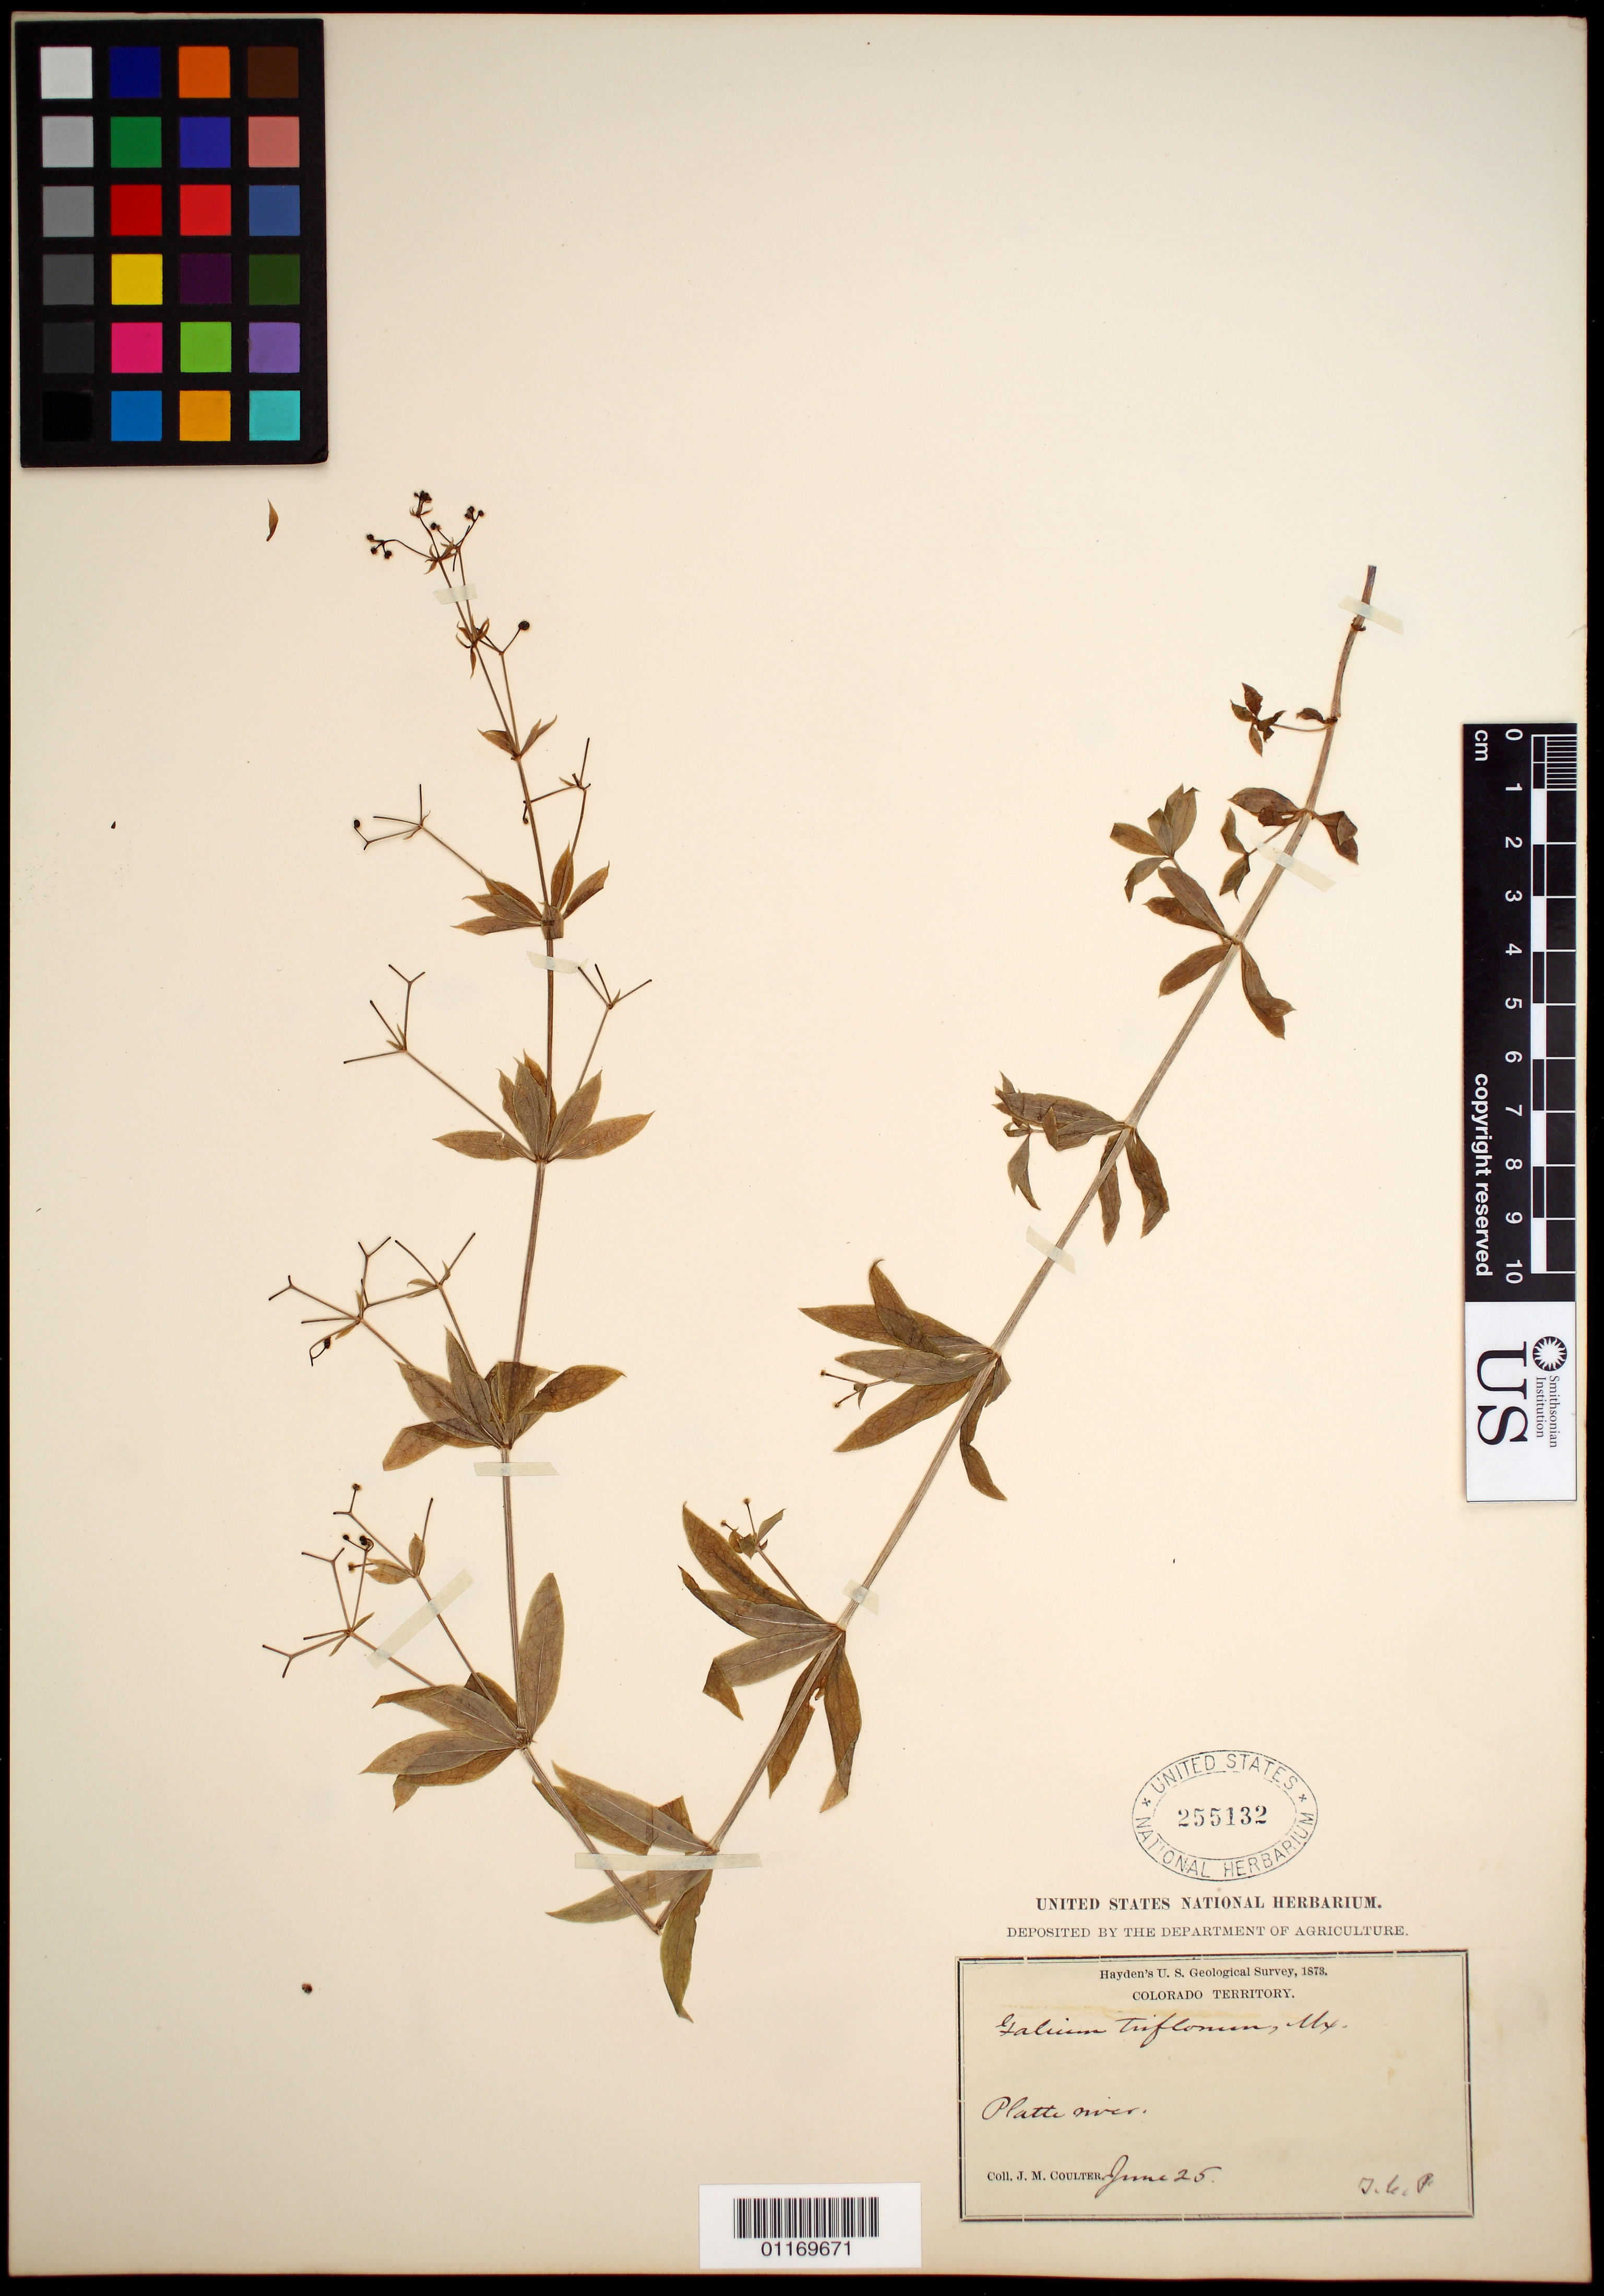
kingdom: Plantae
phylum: Tracheophyta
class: Magnoliopsida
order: Gentianales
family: Rubiaceae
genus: Galium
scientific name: Galium triflorum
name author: Michx.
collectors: J. M. Coulter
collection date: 1873-06-25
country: United States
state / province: Colorado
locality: Platte River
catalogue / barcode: US 255132